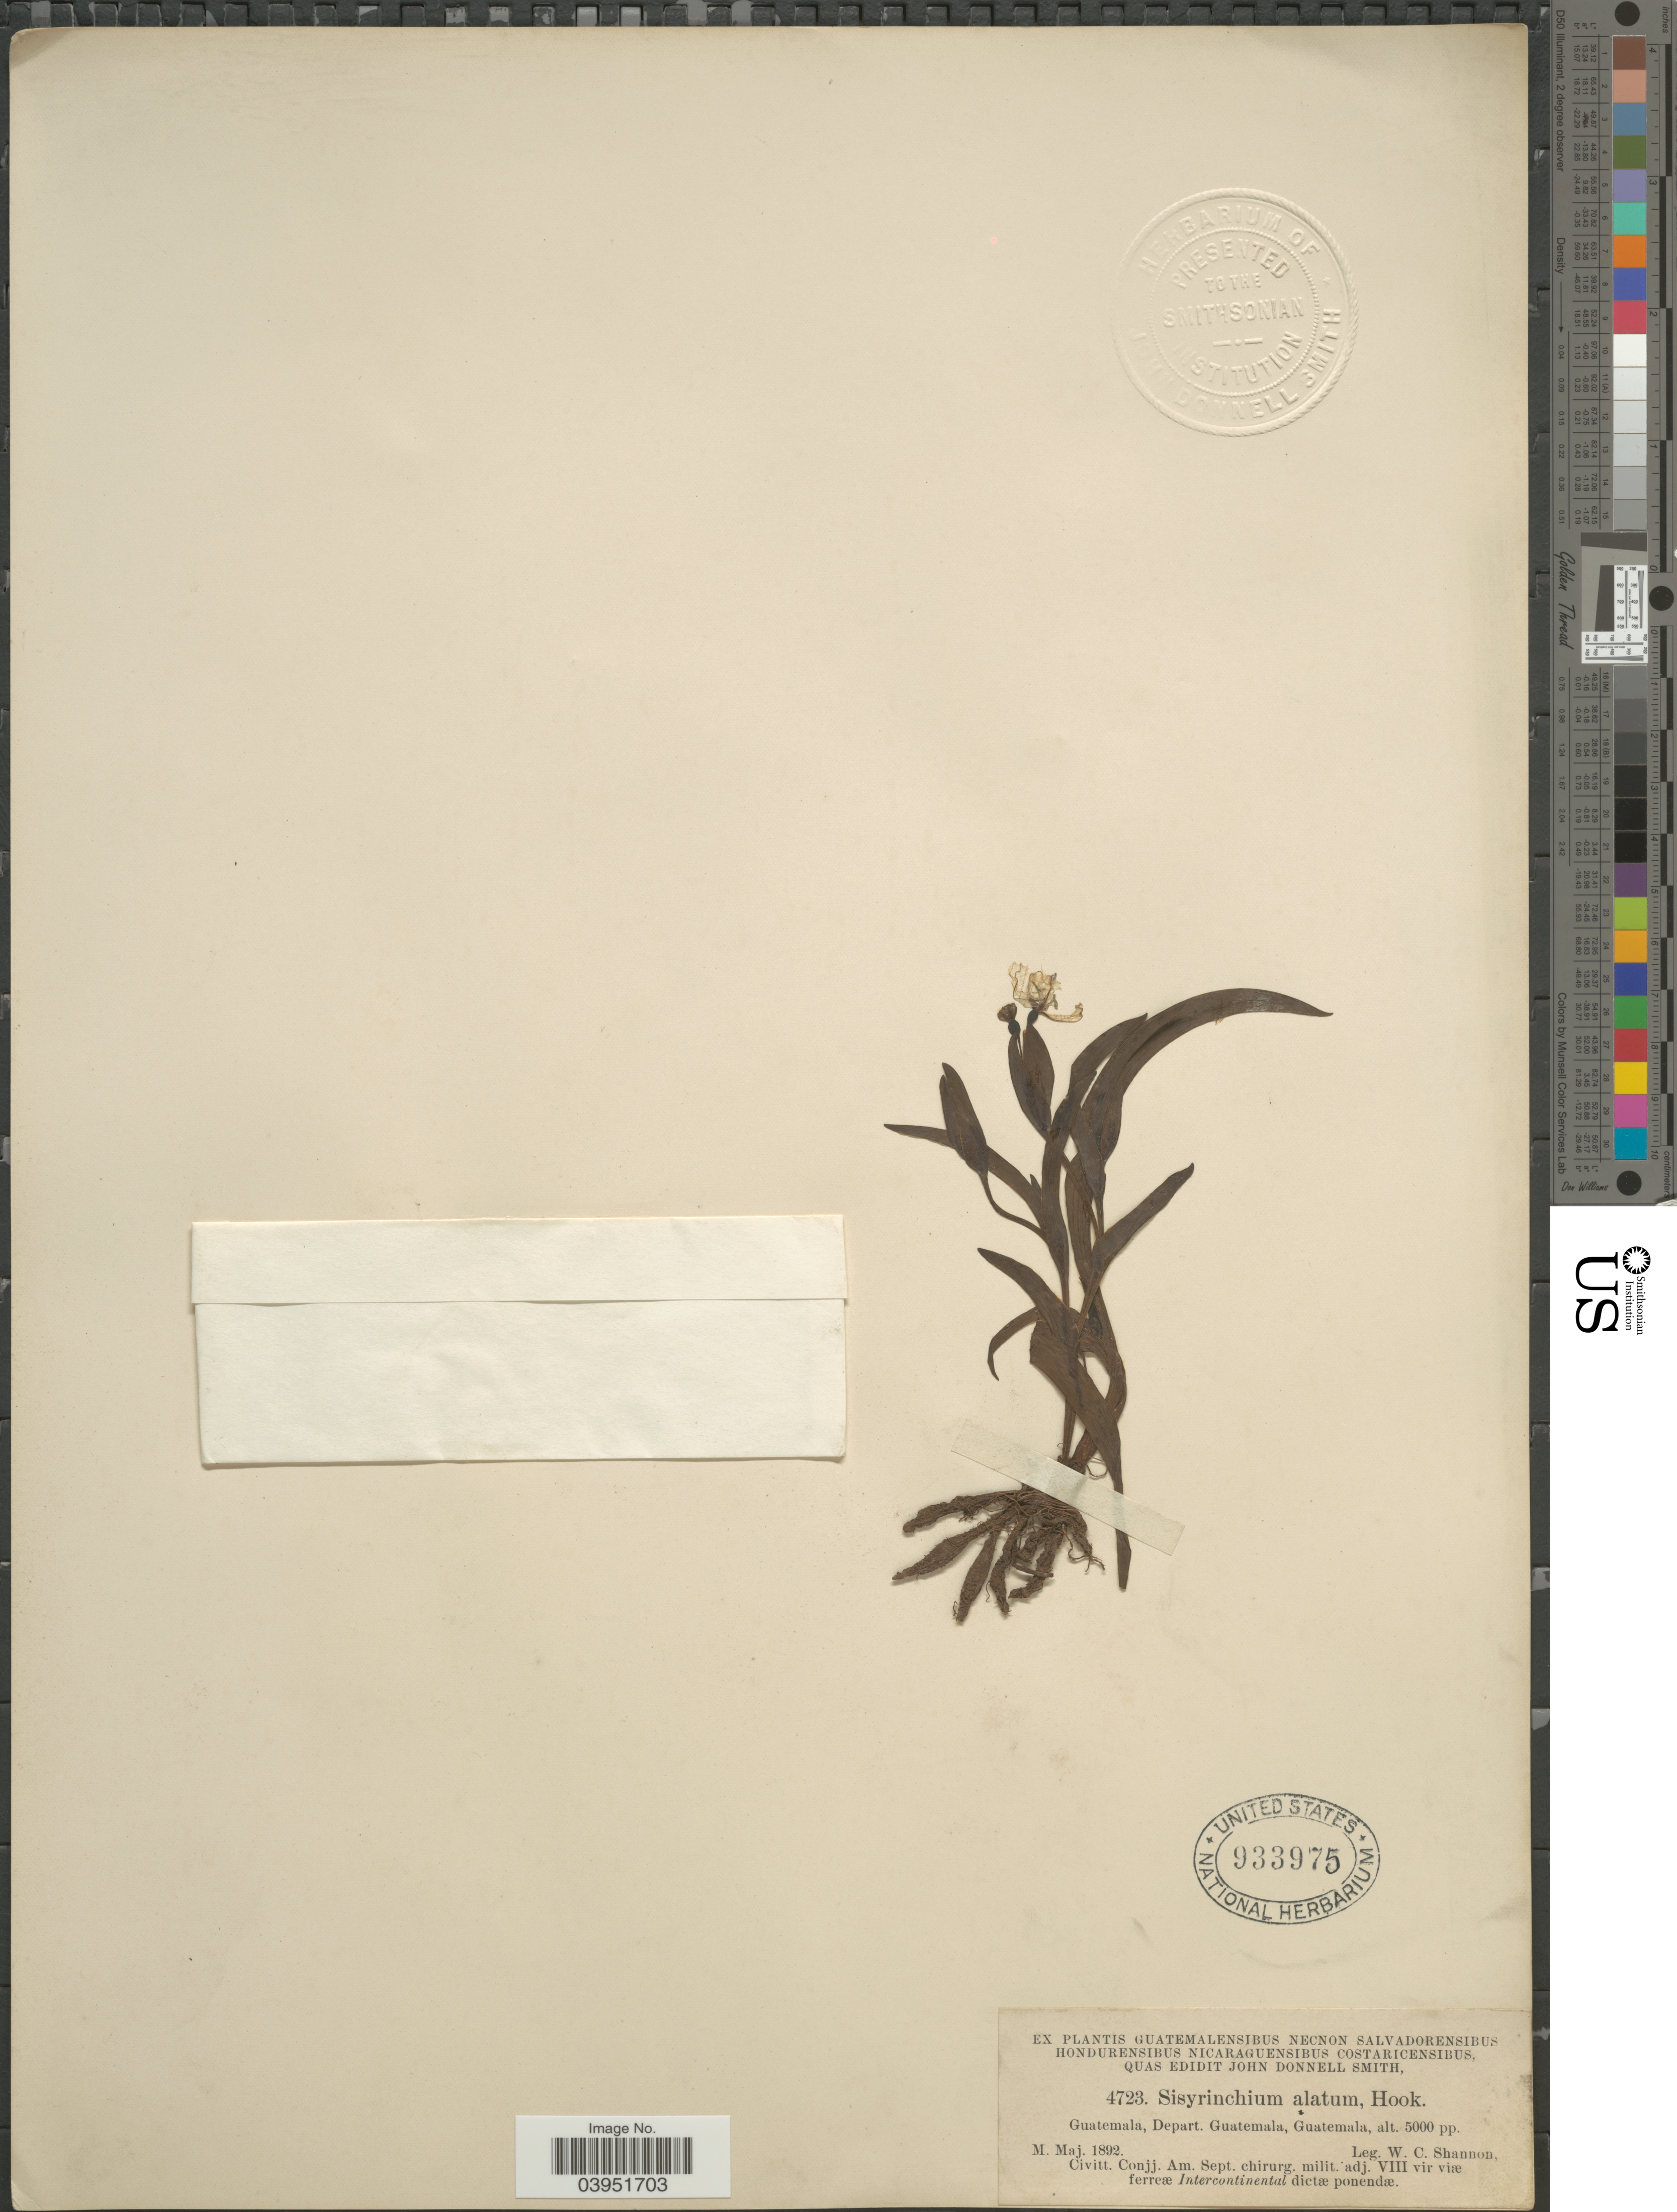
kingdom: Plantae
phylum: Tracheophyta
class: Liliopsida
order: Asparagales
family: Iridaceae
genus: Sisyrinchium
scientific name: Sisyrinchium alatum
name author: Hook.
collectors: W. C. Shannon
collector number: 4723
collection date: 1892-05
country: Guatemala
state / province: Guatemala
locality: Guatemala, Depart. Guatemala.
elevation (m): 1524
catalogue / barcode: US 933975